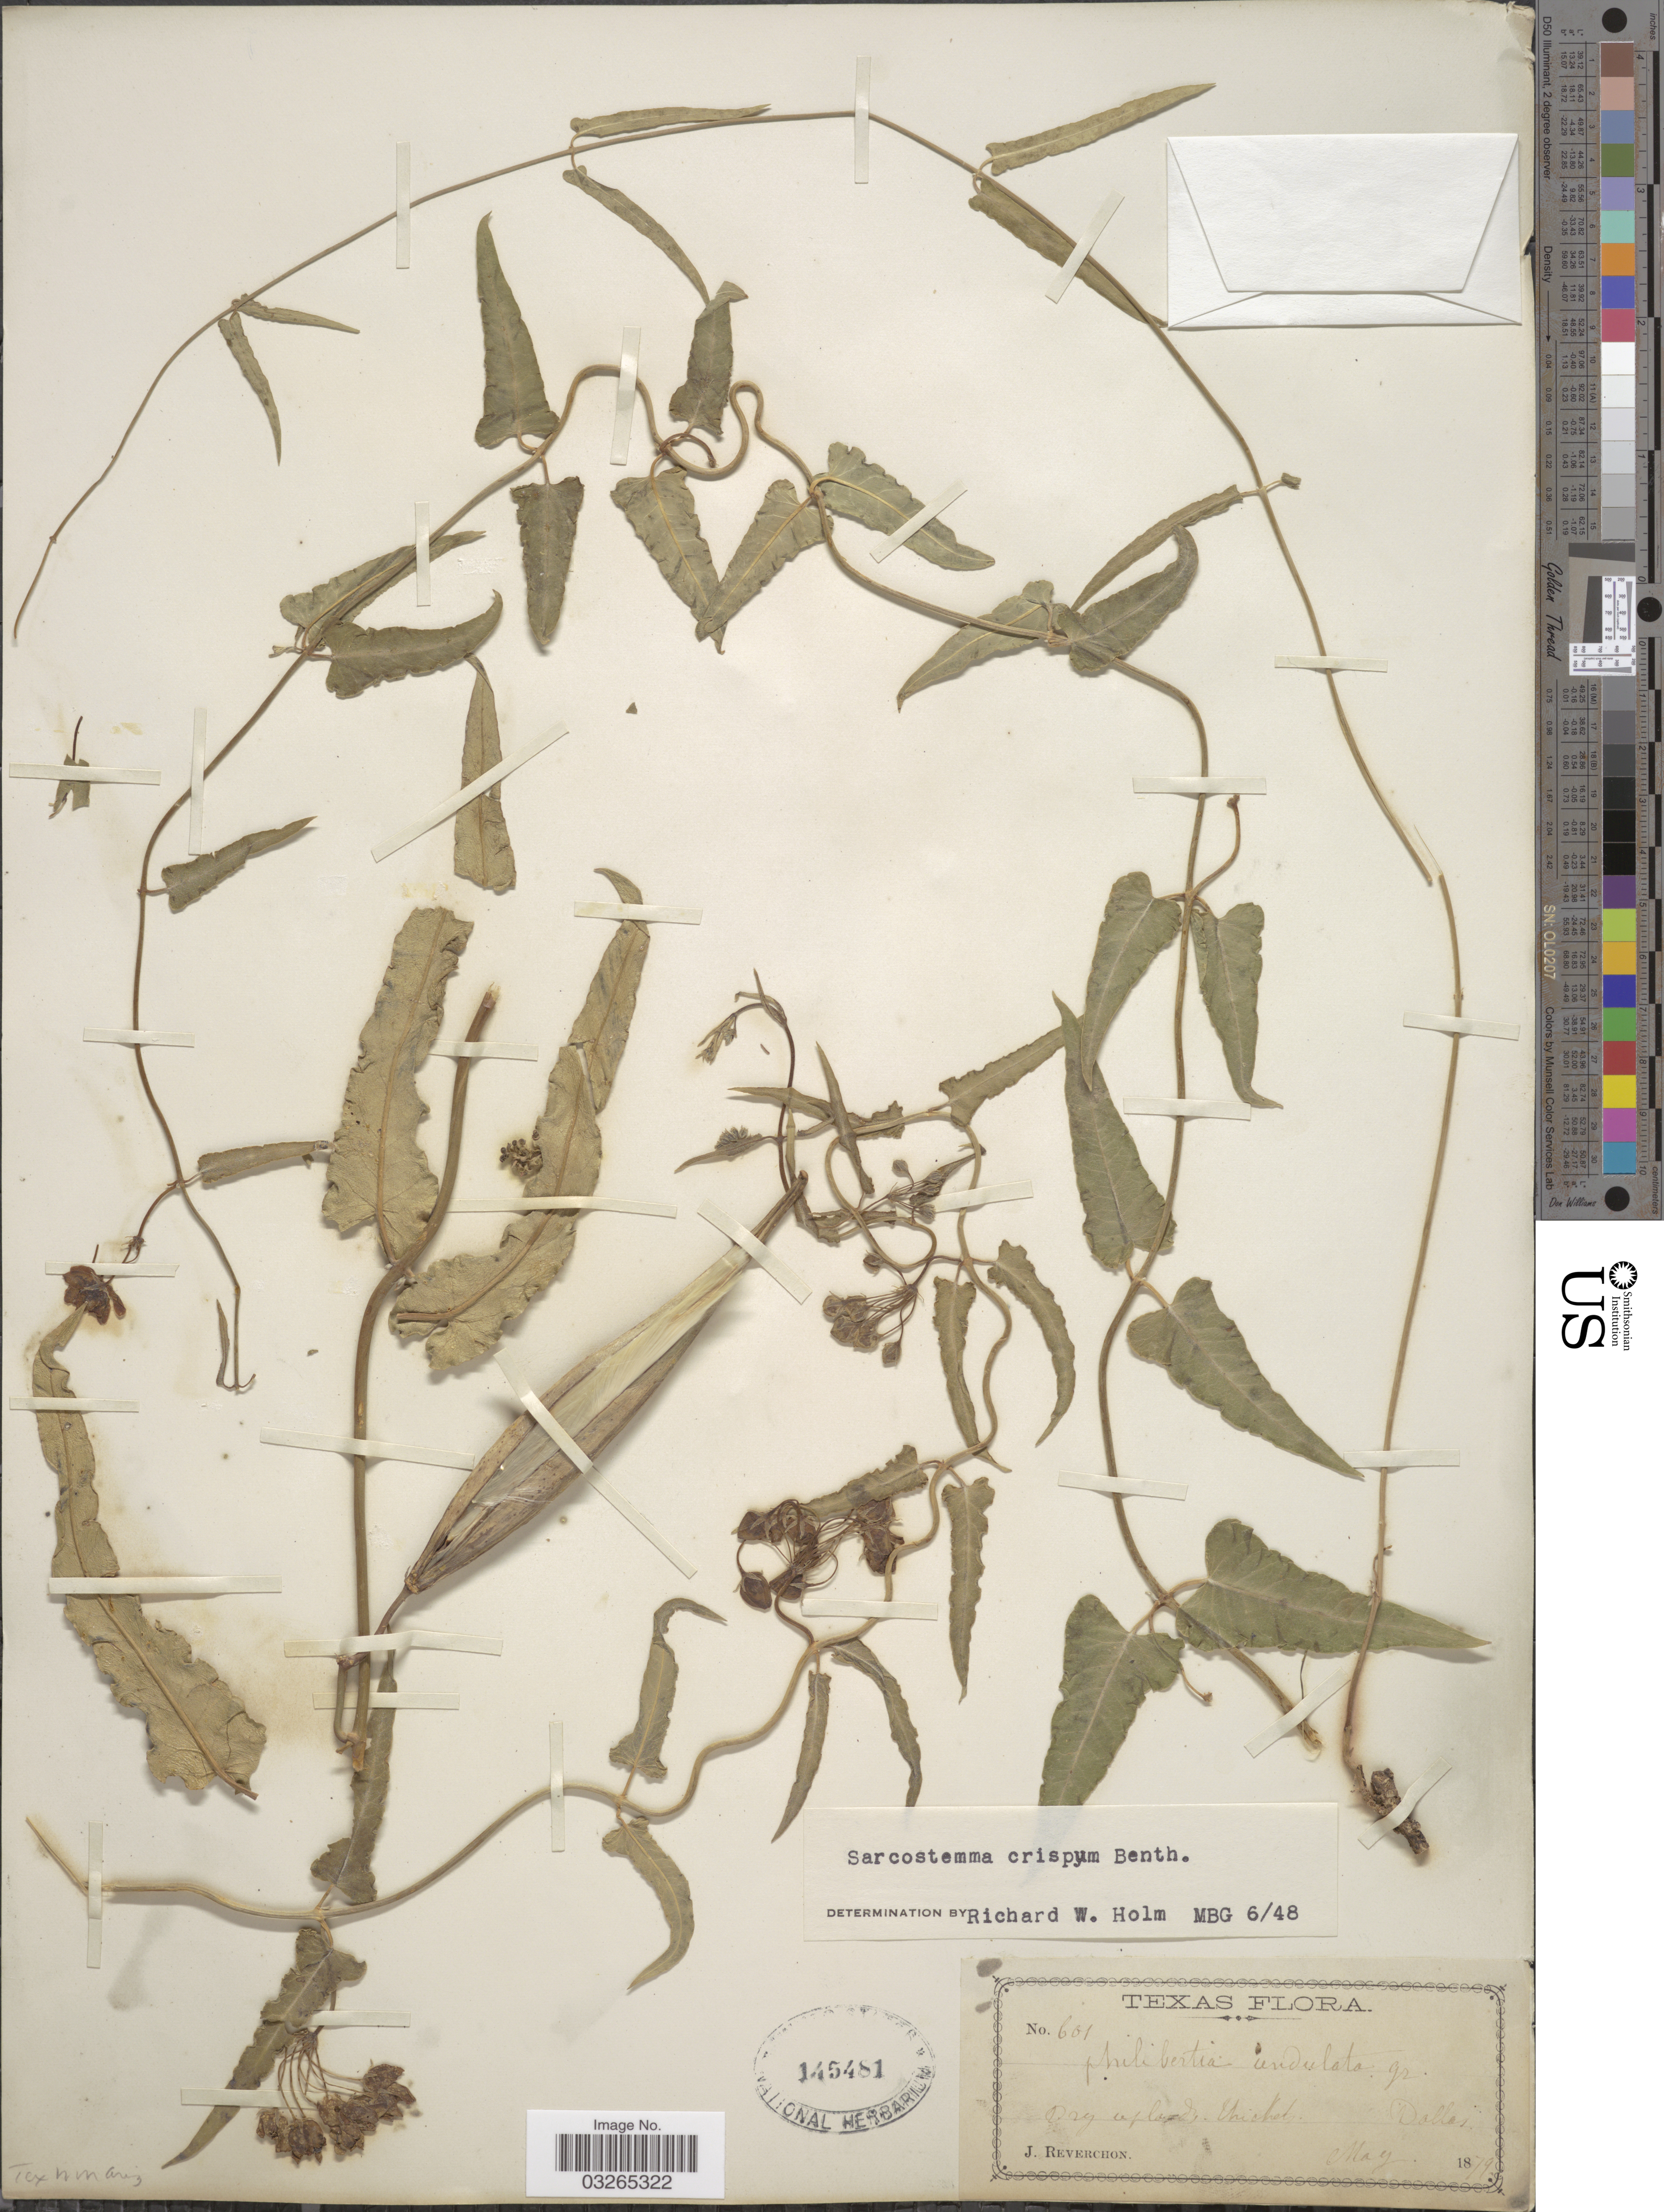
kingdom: Plantae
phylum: Tracheophyta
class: Magnoliopsida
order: Gentianales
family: Apocynaceae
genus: Sarcostemma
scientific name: Sarcostemma crispum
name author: Benth.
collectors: J. Reverchon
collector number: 601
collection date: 1879-05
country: United States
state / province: Texas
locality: Dallas.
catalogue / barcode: US 145481